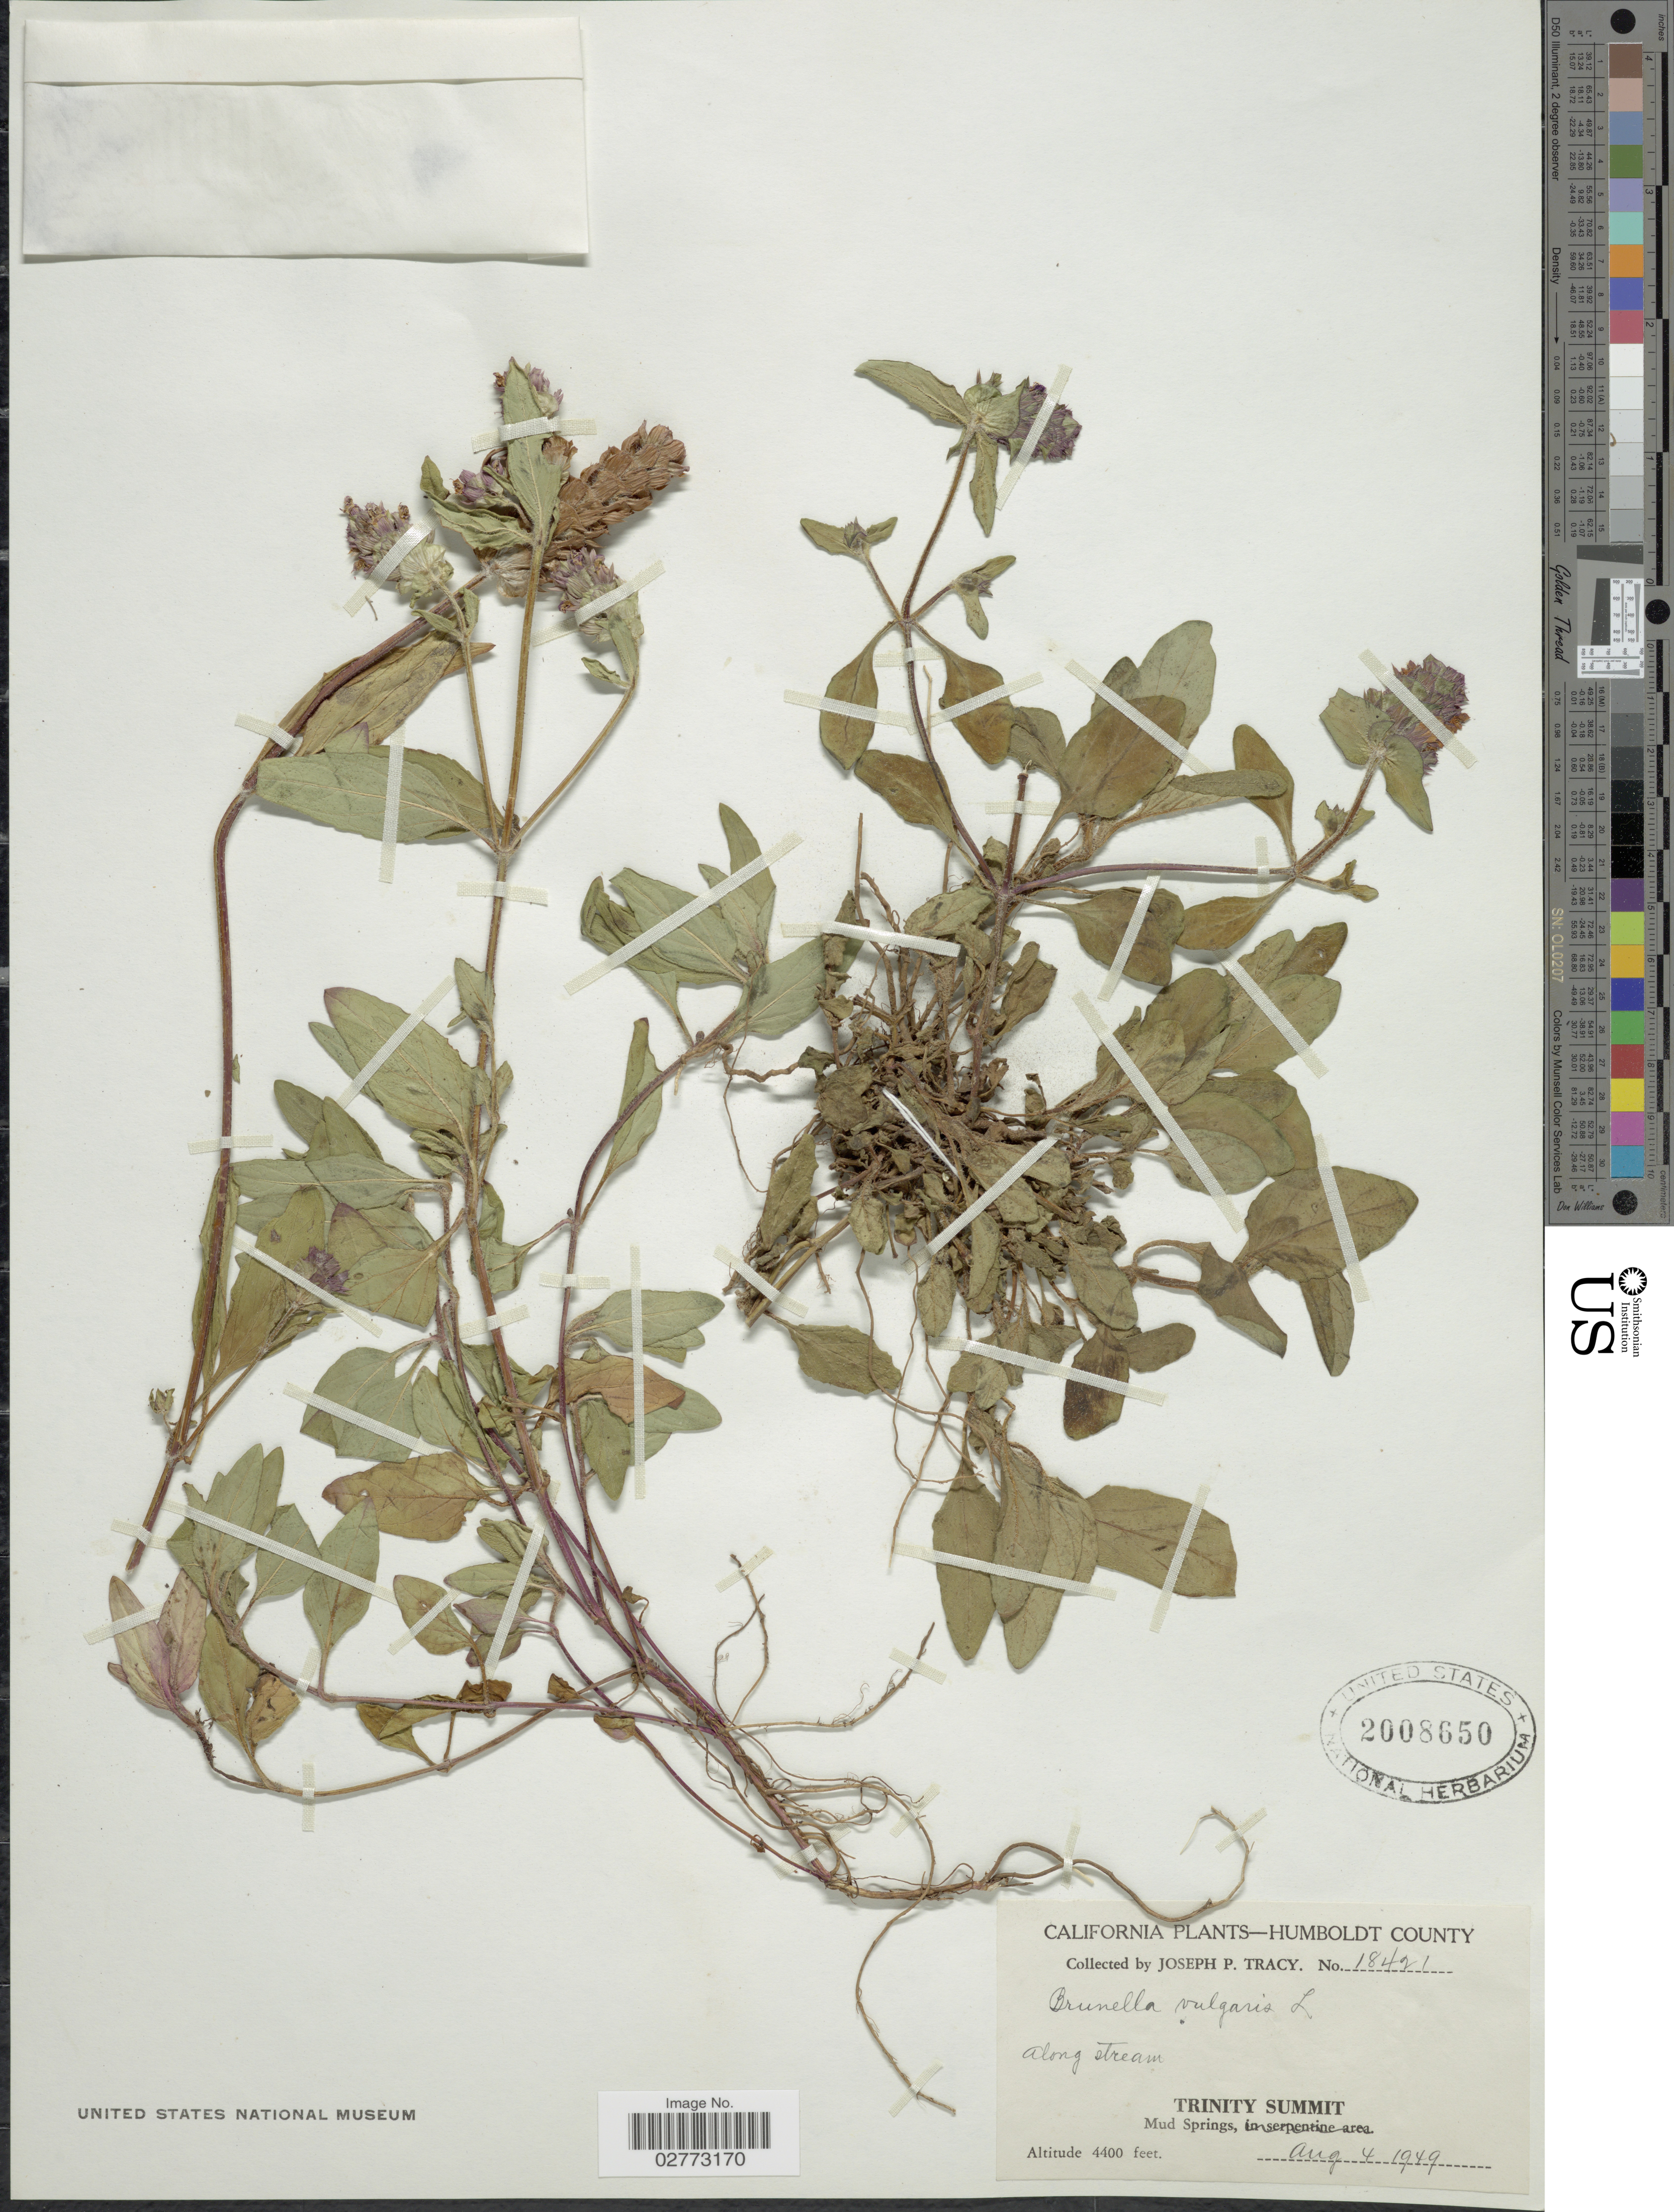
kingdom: Plantae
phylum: Tracheophyta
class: Magnoliopsida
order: Lamiales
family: Lamiaceae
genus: Prunella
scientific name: Prunella vulgaris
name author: L.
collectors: J. Tracy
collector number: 18421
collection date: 1949-08-04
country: United States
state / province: California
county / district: Humboldt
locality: Humboldt County, Trinity Summit, Mud Springs.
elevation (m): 1341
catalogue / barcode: US 2008650